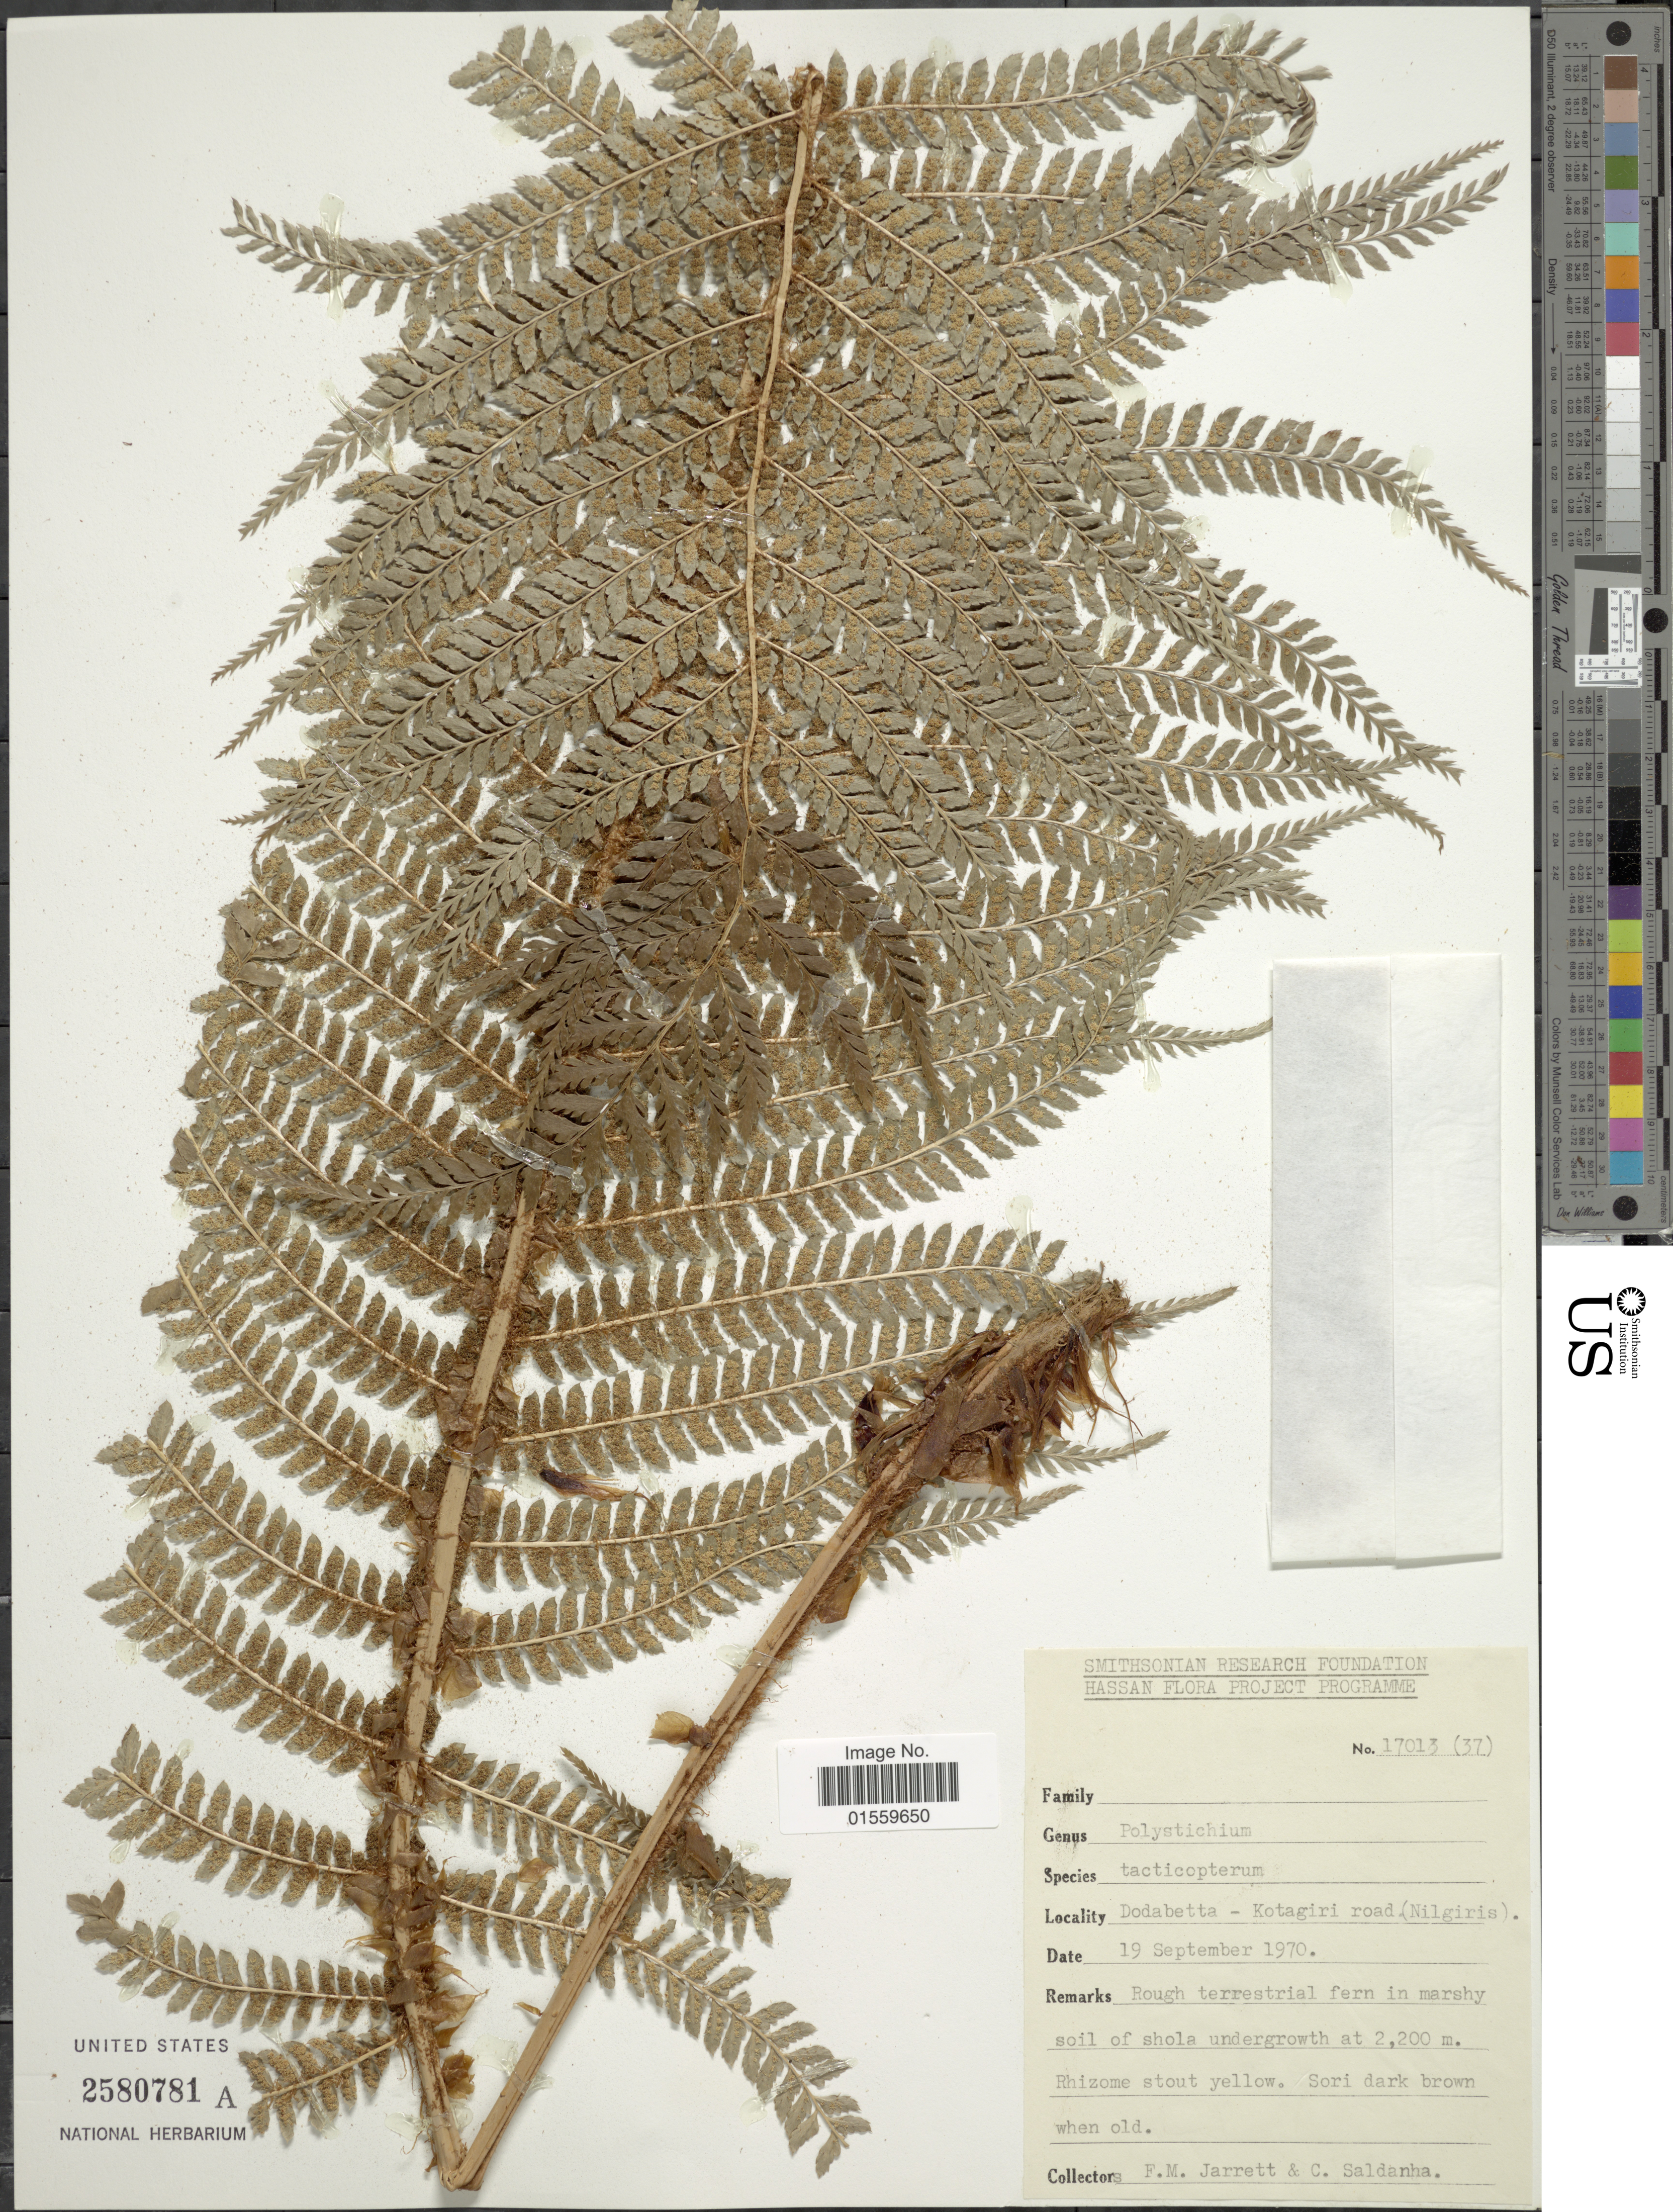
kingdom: Plantae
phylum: Tracheophyta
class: Polypodiopsida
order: Polypodiales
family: Dryopteridaceae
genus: Polystichum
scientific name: Polystichum tactiopterum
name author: (Kunze) T. Moore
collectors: F. M. Jarrett & C. Saldanha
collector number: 17013(37)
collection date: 1970-09-19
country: India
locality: Bangalore, Dodabetta-Kotagiri Rd. (Nilgiris).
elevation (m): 2200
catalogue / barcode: US 2580781A